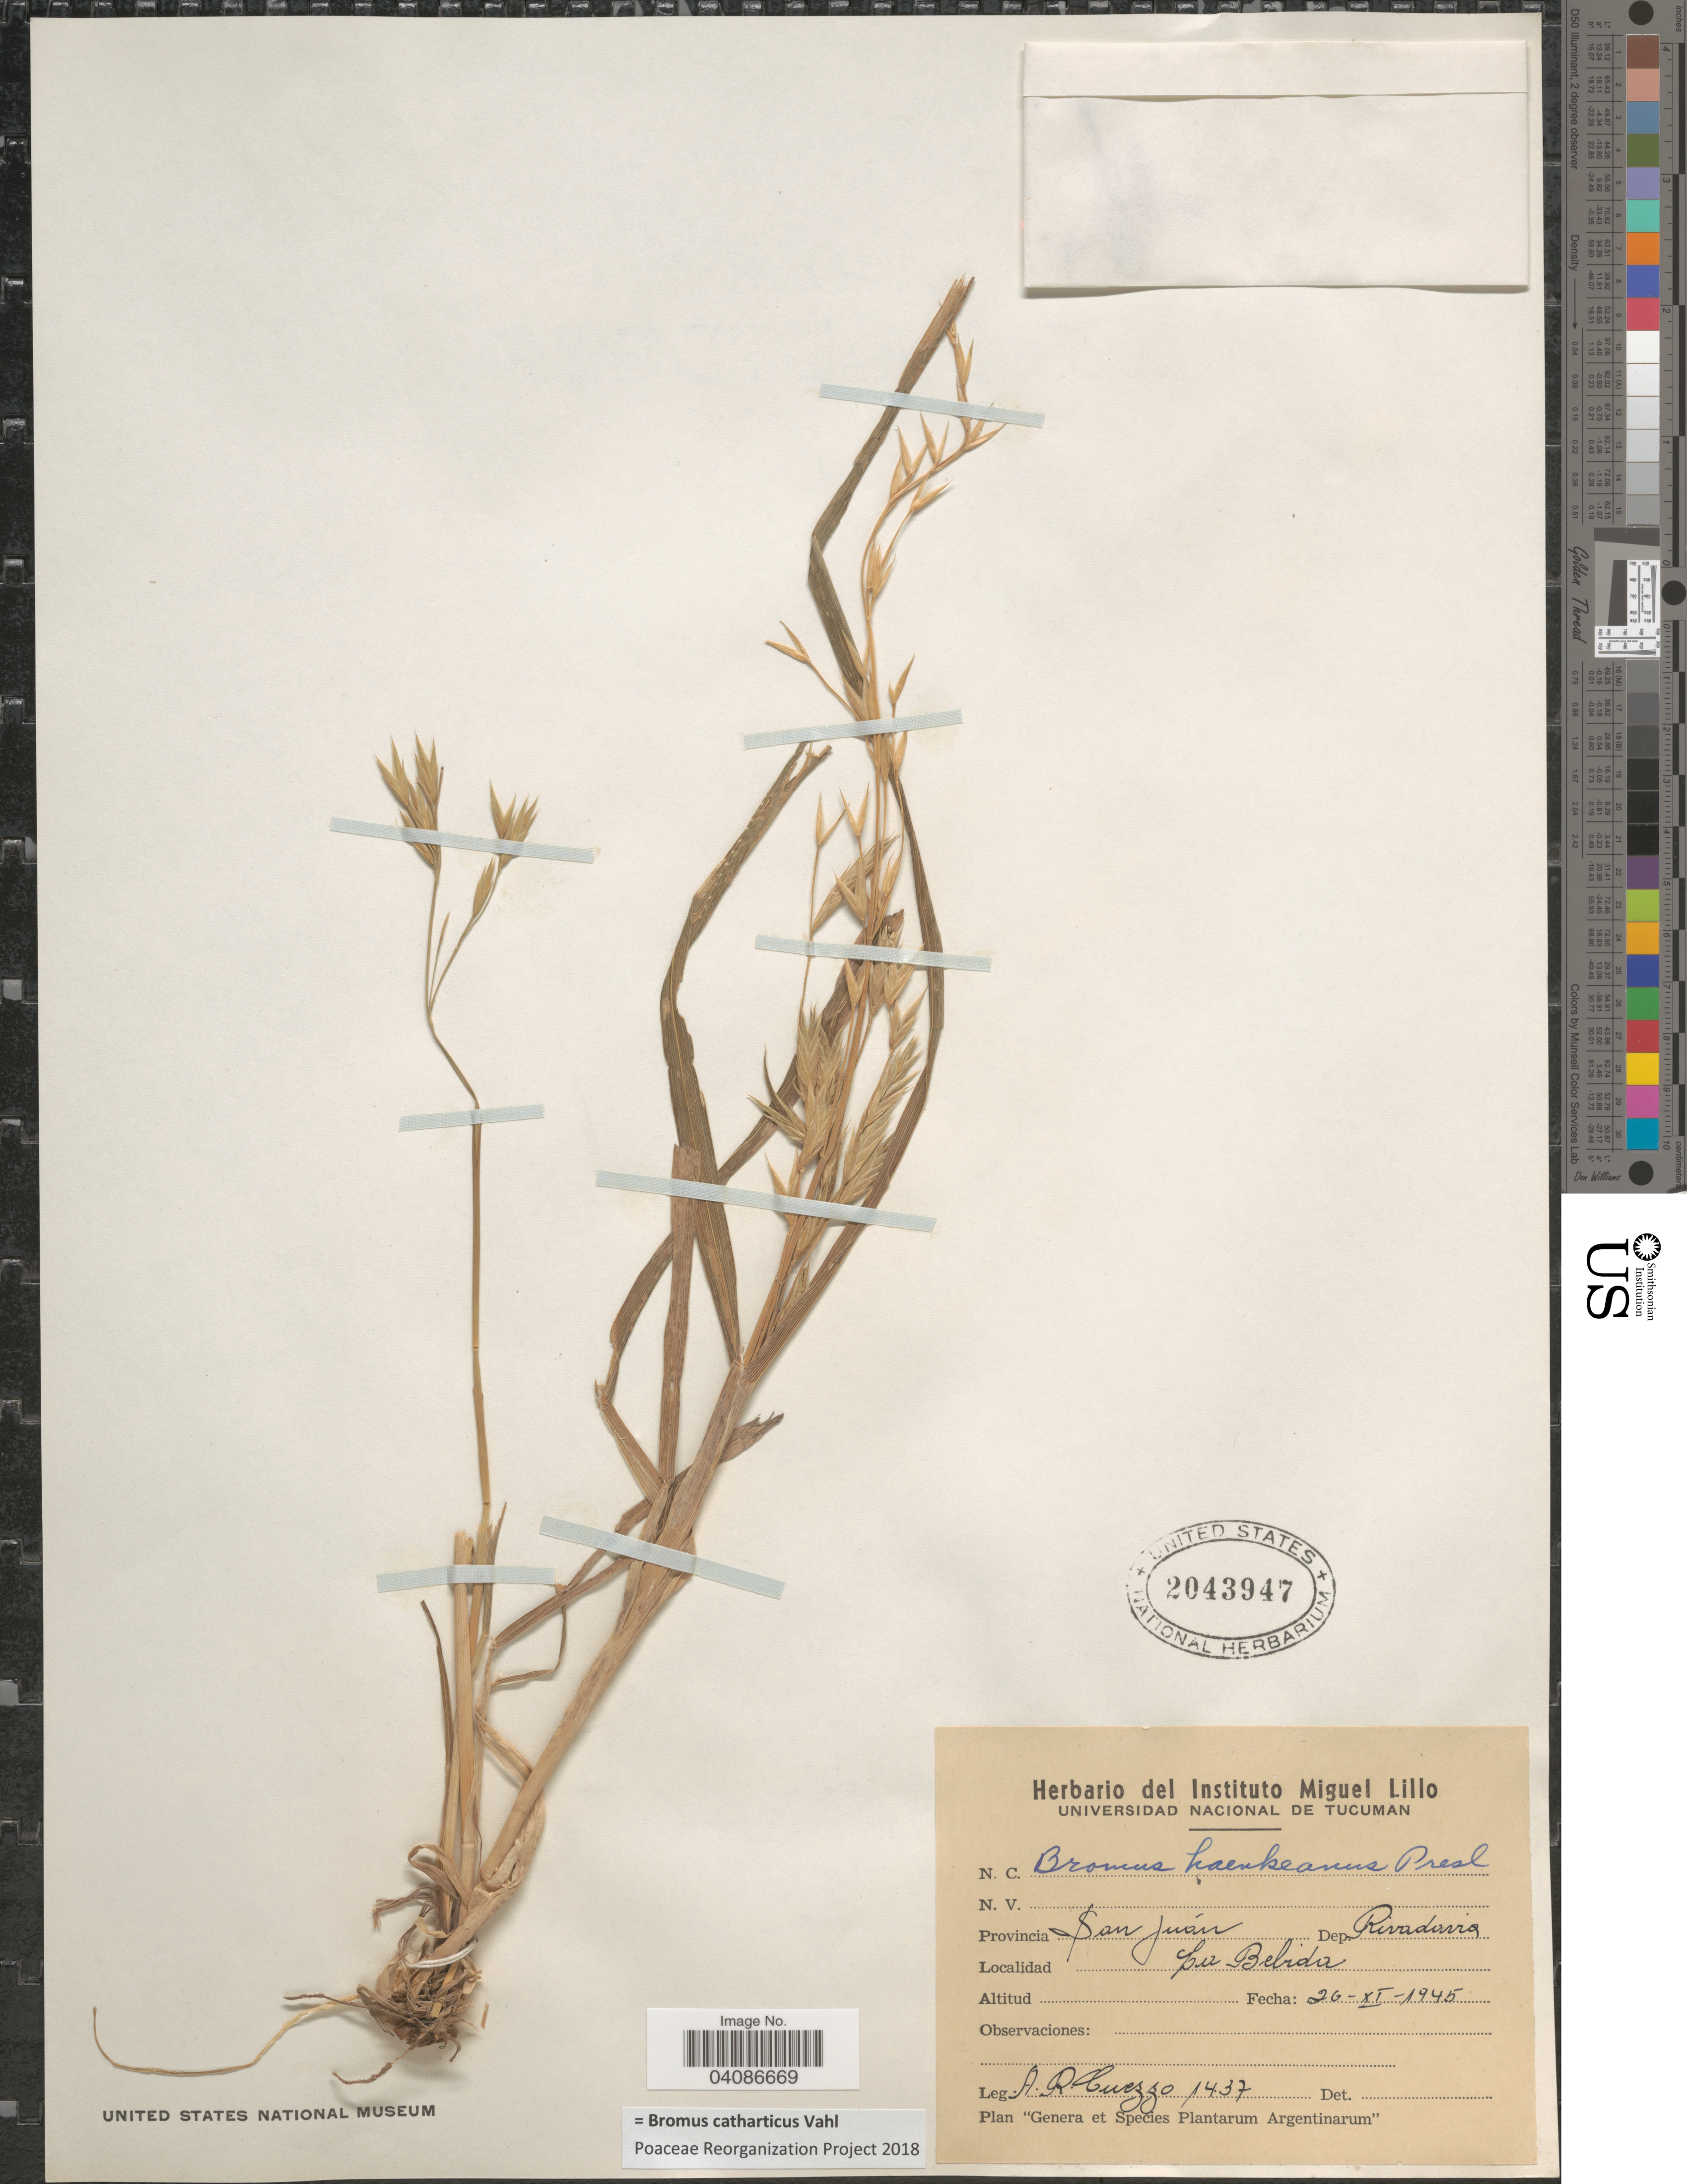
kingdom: Plantae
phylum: Tracheophyta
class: Liliopsida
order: Poales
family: Poaceae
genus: Bromus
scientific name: Bromus catharticus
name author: Vahl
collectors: A. Cuezzo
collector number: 1437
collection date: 1945-11-26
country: Argentina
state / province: San Juan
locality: Dep. Rivadavia. La Bebida.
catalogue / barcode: US 2043947